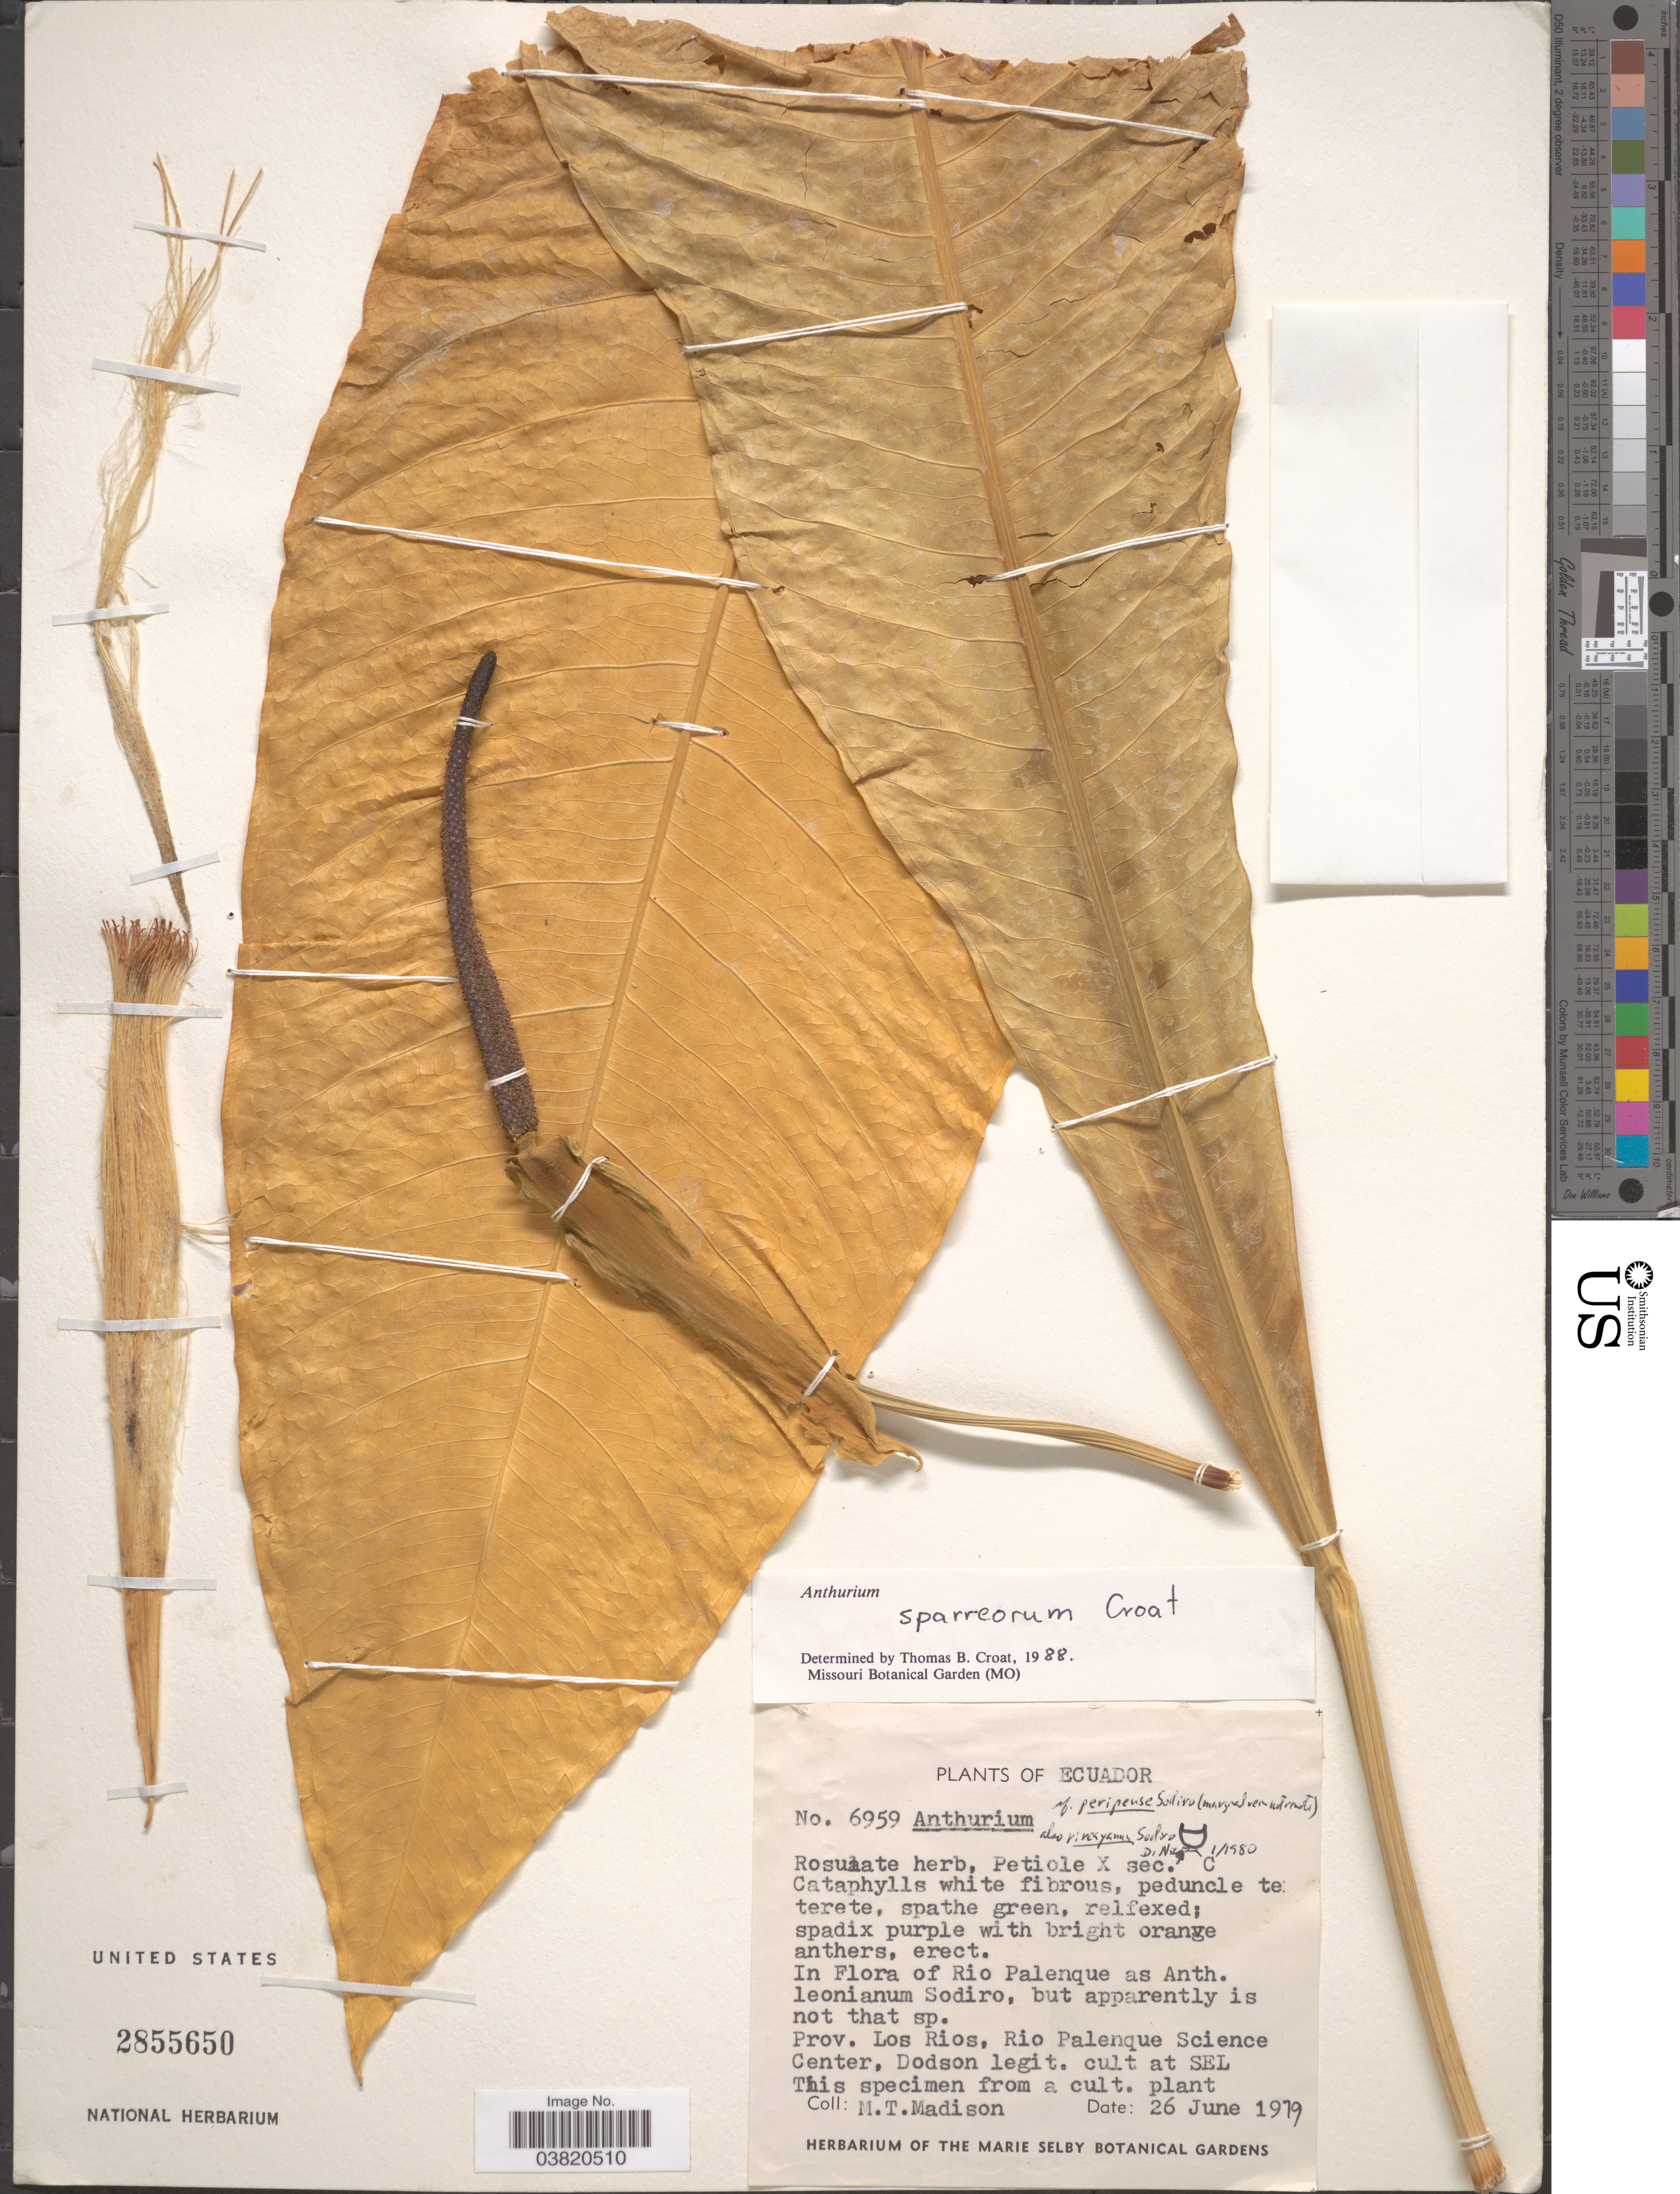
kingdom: Plantae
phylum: Tracheophyta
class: Liliopsida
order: Alismatales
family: Araceae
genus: Anthurium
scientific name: Anthurium sparreorum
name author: Croat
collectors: -- Dodson & M. T. Madison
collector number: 6959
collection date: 1979-06-26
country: Ecuador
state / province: Los Ríos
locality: Rio Palenque Science Center [unsure placement] SEL.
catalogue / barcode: US 2855650